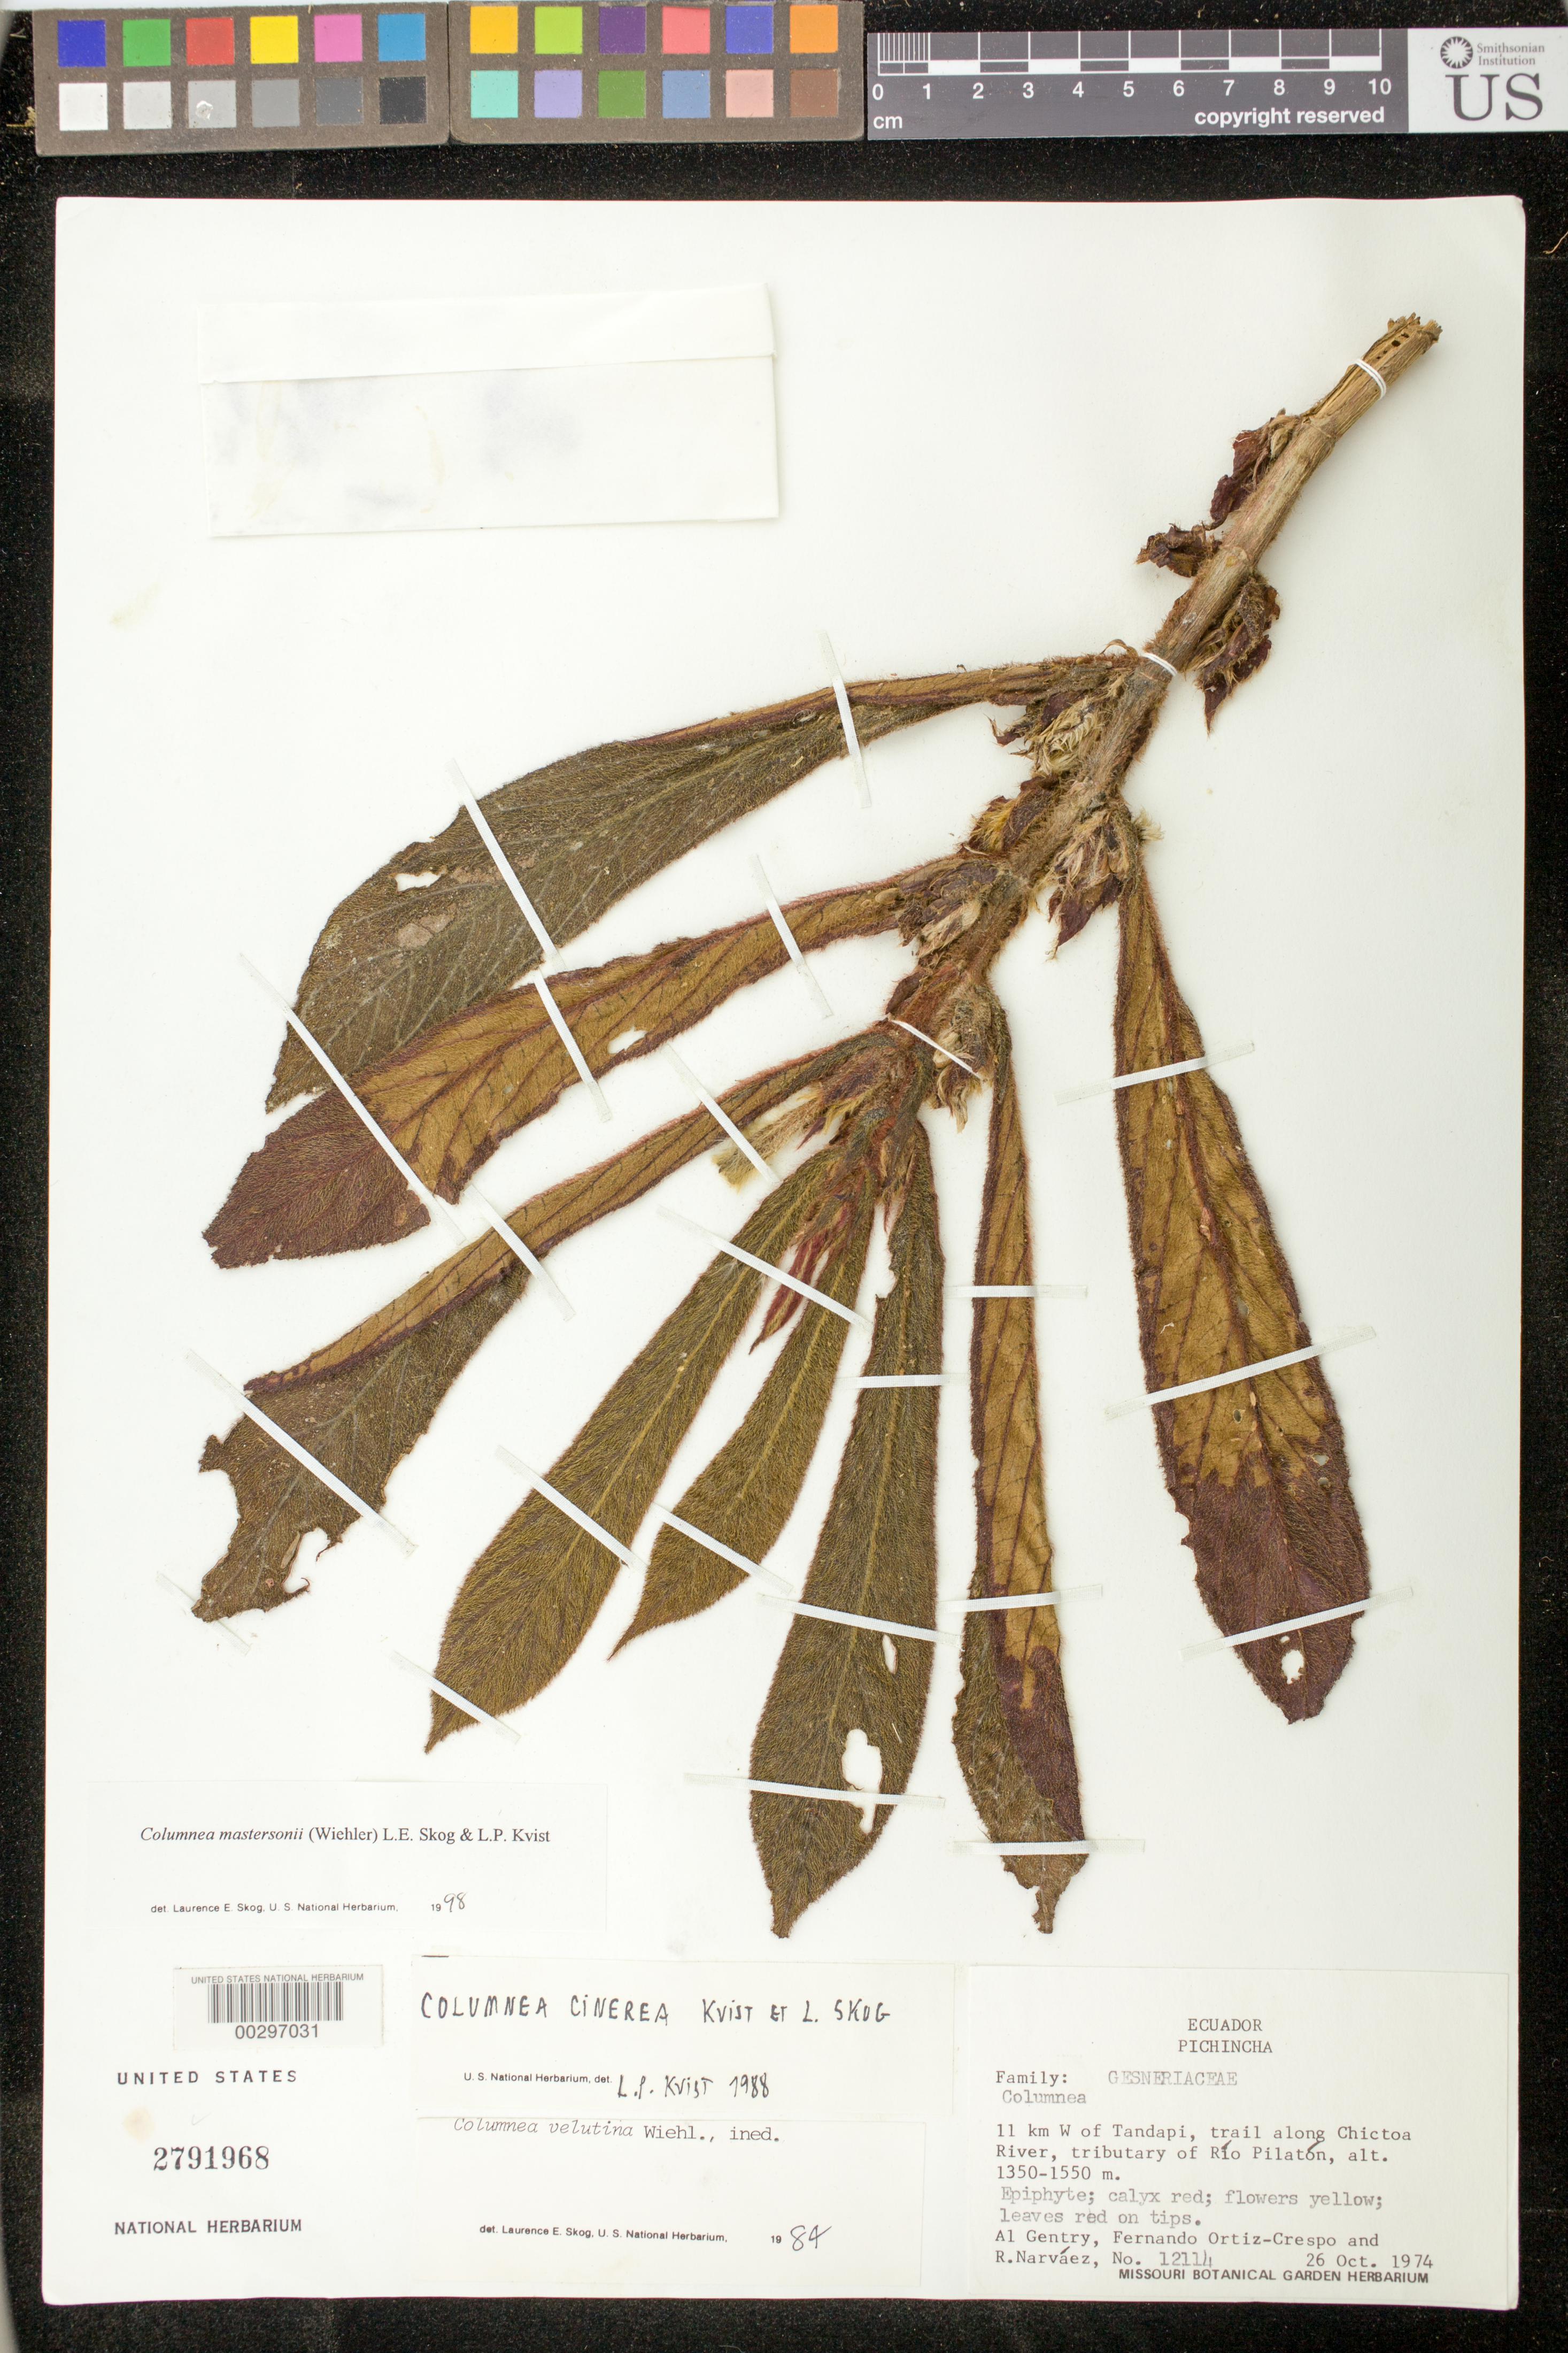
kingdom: Plantae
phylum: Tracheophyta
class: Magnoliopsida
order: Lamiales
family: Gesneriaceae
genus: Columnea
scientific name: Columnea mastersonii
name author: (Wiehler) L.E. Skog & L.P. Kvist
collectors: A. H. Gentry, F. Ortiz-Crespo & R. Narváez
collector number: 12114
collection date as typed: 26 Oct 1974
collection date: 1974-10-26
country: Ecuador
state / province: Pichincha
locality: W of Tandapi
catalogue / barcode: US 2791968